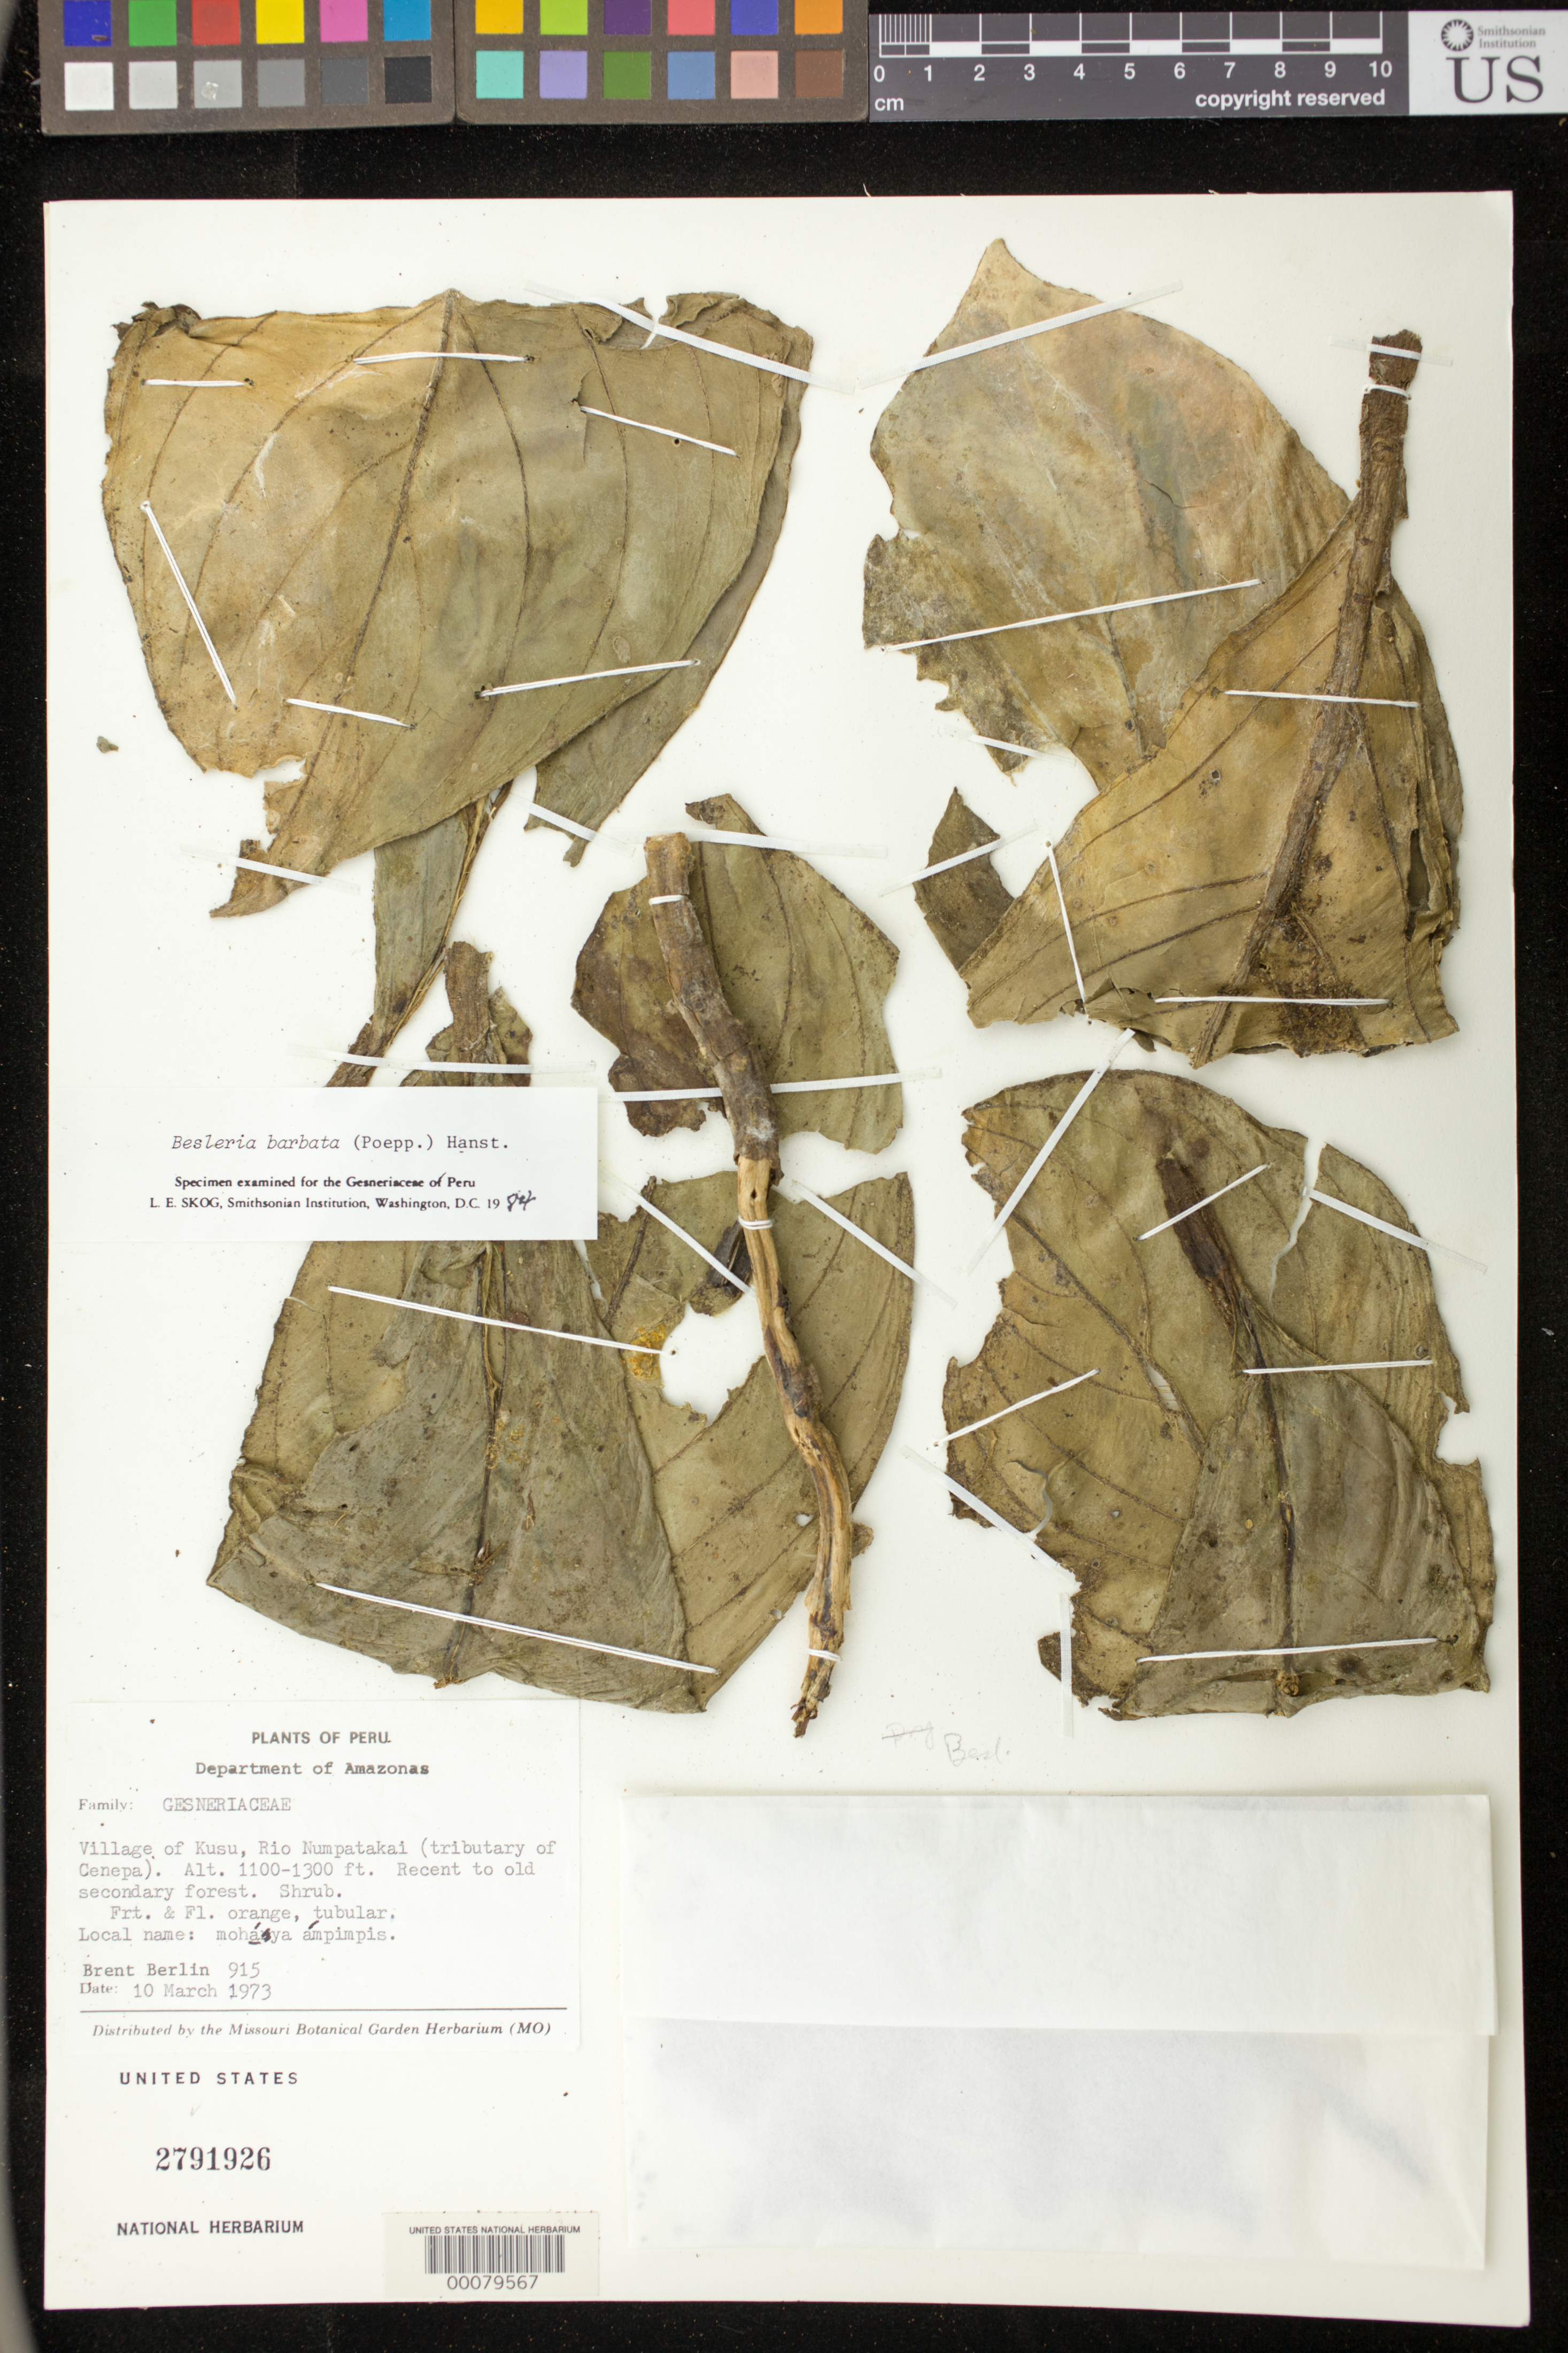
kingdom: Plantae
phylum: Tracheophyta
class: Magnoliopsida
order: Lamiales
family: Gesneriaceae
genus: Besleria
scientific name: Besleria barbata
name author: (Poepp.) Hanst.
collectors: B. Berlin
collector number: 915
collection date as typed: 10 Mar 1973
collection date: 1973-03-10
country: Peru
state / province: Amazonas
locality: Village of Kusu, Rio Numpatakai (tributary of Cenepa)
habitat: Recent to old secondary forest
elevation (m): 335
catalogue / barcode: US 2791926